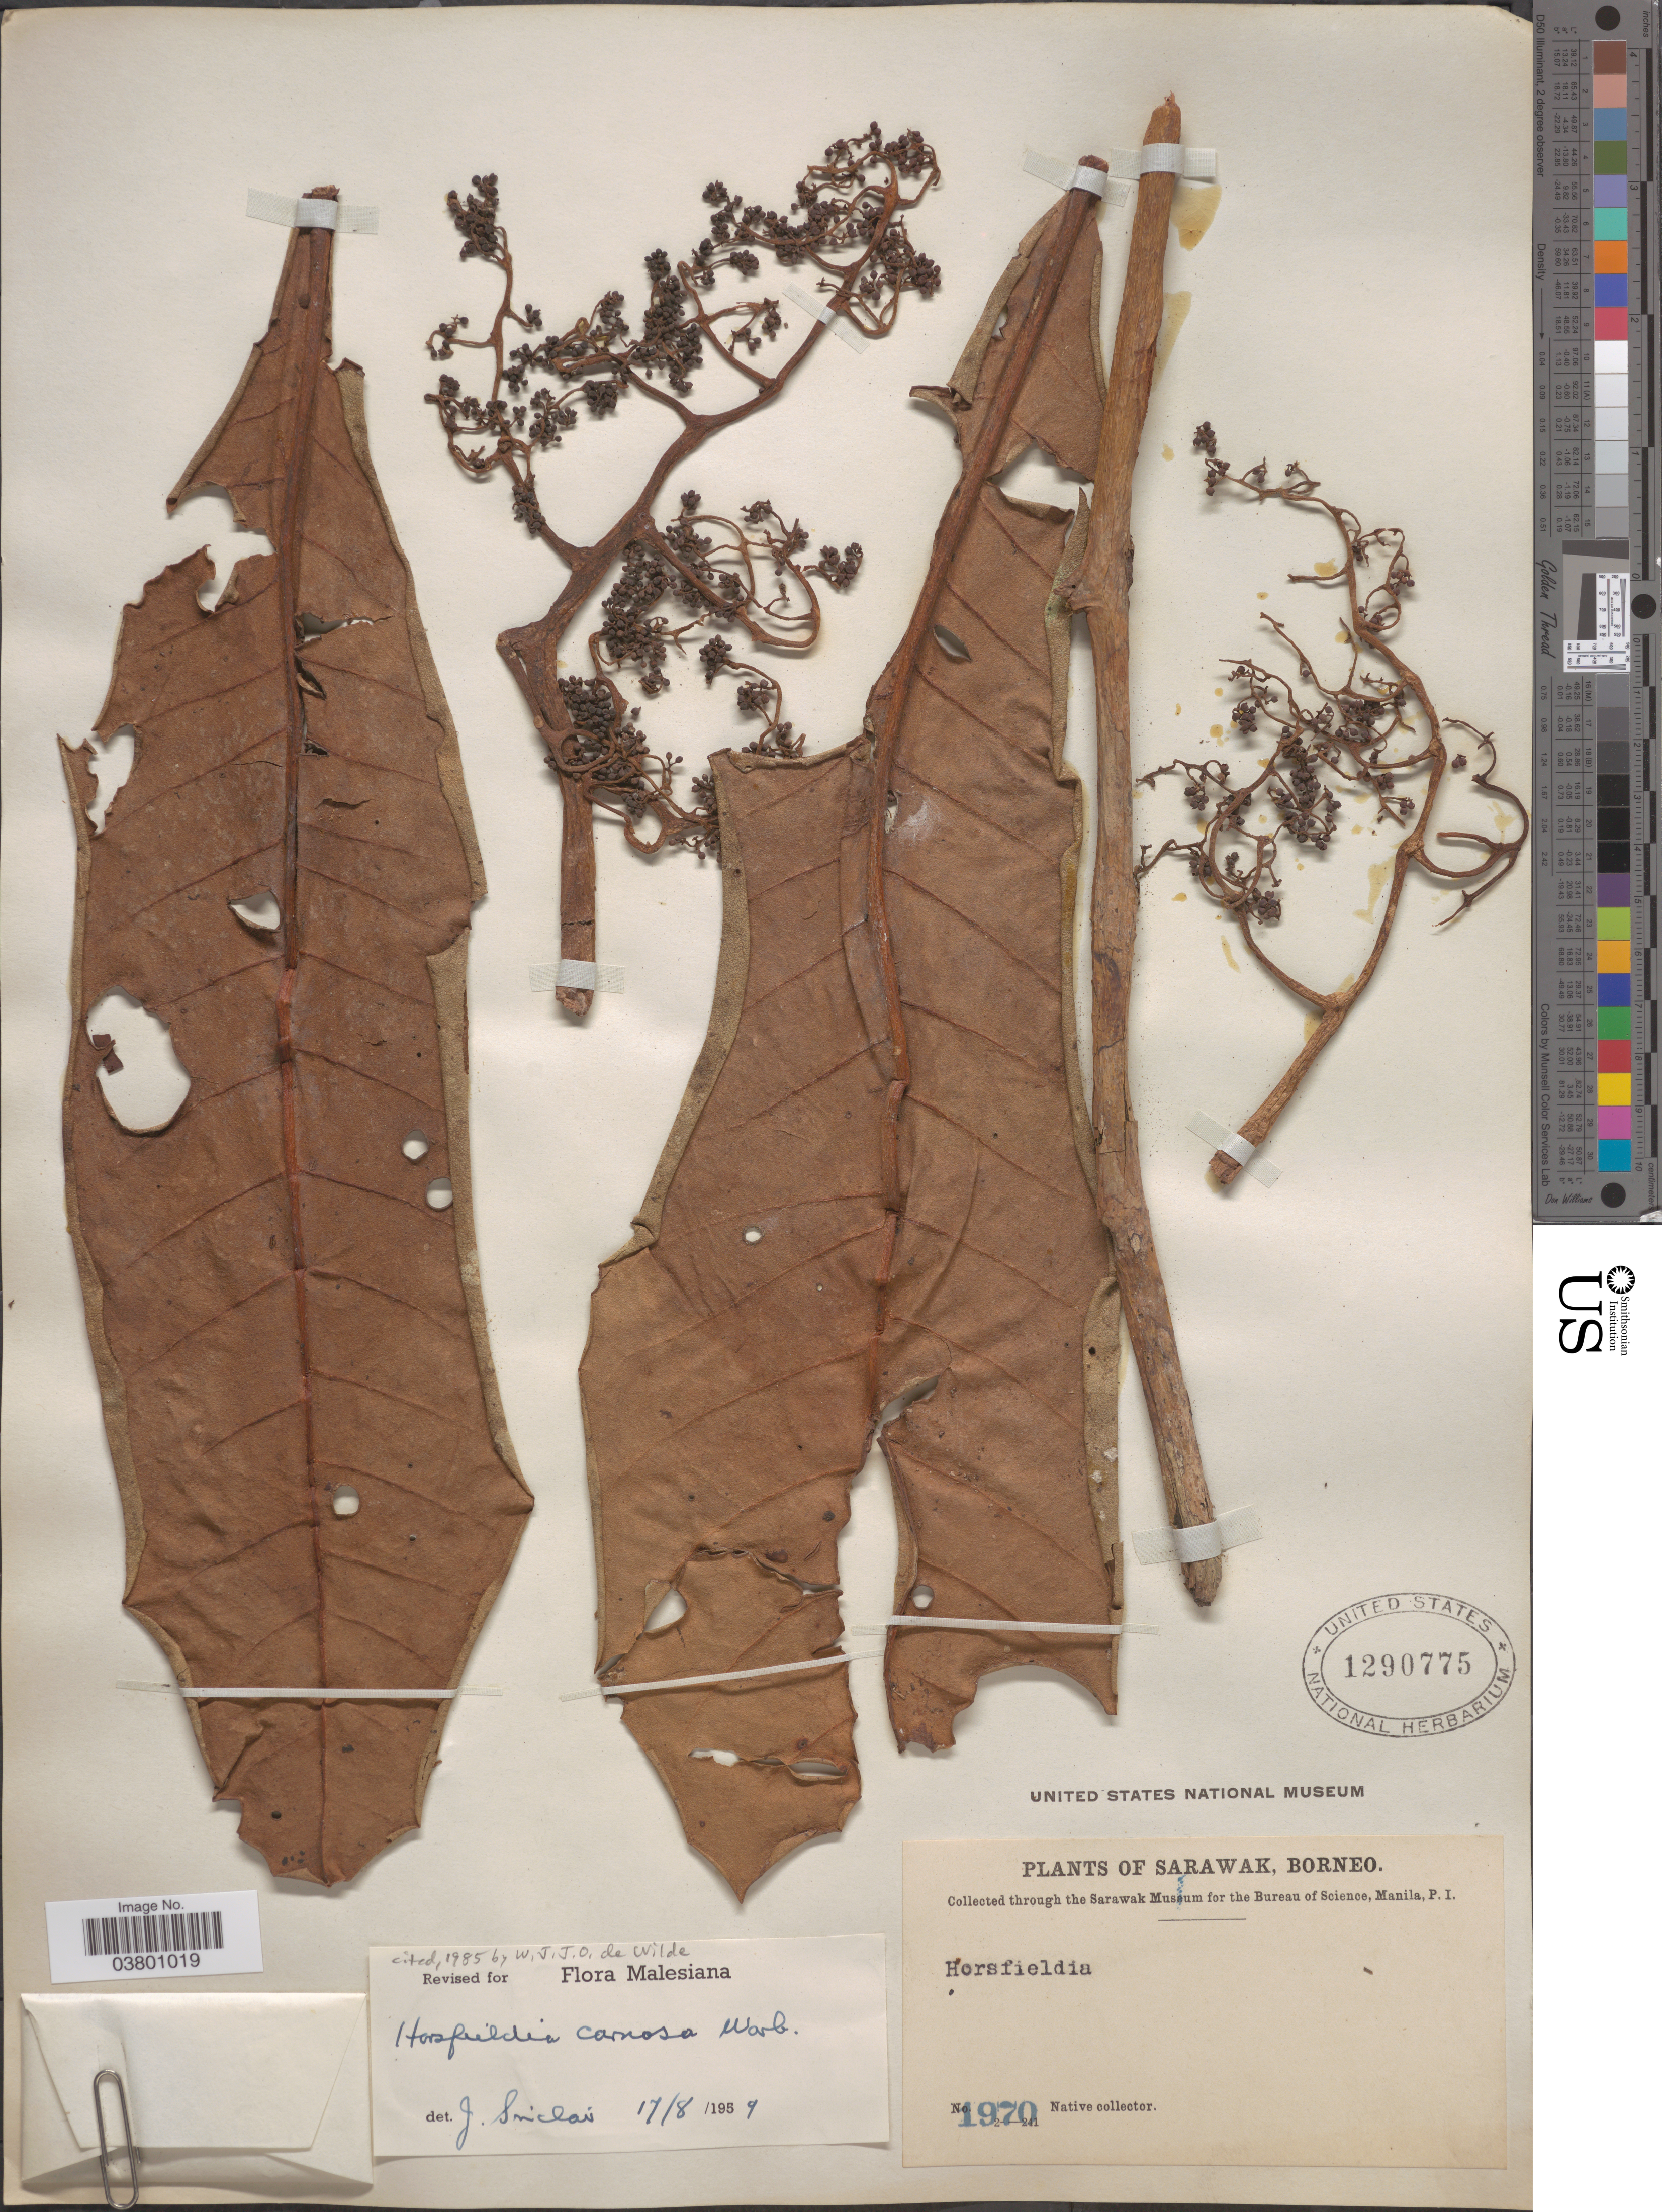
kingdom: Plantae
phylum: Tracheophyta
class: Magnoliopsida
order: Magnoliales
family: Myristicaceae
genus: Horsfieldia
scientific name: Horsfieldia carnosa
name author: Warb.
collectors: Native collector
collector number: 1970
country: Malaysia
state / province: Sarawak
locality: Borneo.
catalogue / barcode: US 1290775